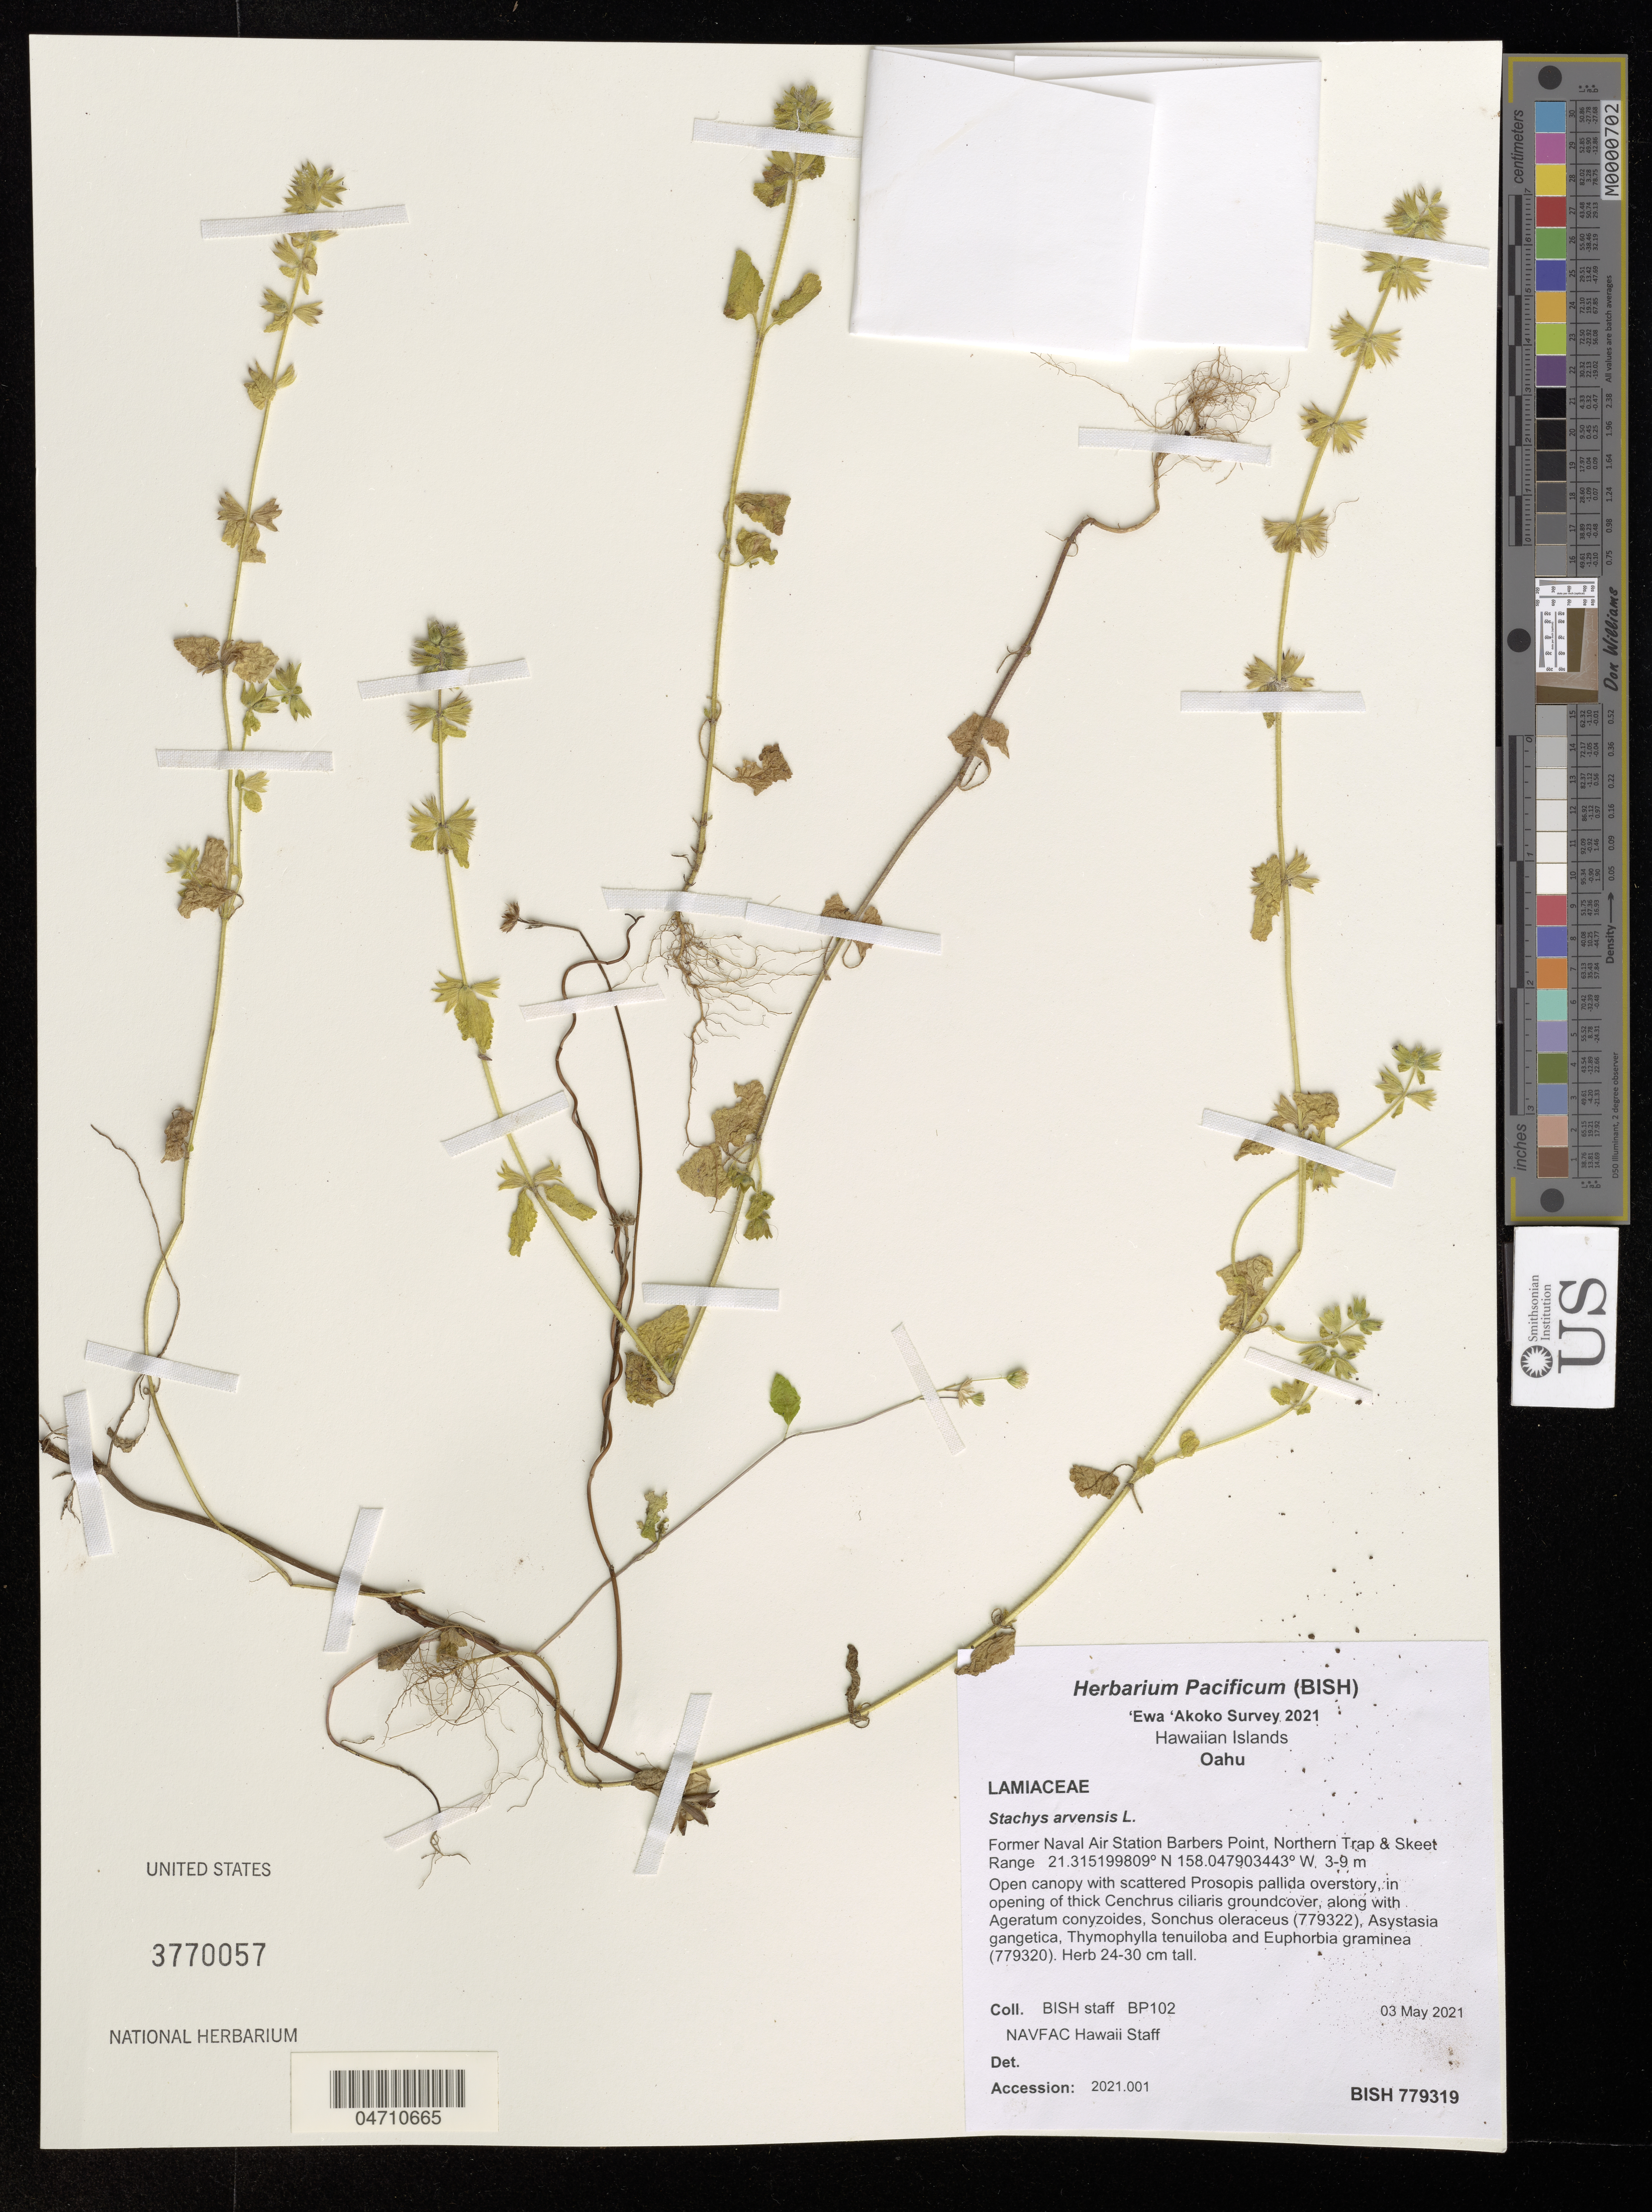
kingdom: Plantae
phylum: Tracheophyta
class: Magnoliopsida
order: Lamiales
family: Lamiaceae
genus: Stachys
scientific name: Stachys arvensis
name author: (L.) L.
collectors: Bernice P. Bishop Museum & N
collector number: BP102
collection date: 2021-05-03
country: United States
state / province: Hawaii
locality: Hawaiian Islands. Oahu. Former Naval Air Station Barbers Point, Northern Trap & Skeet Range.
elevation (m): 3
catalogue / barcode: US 3770057